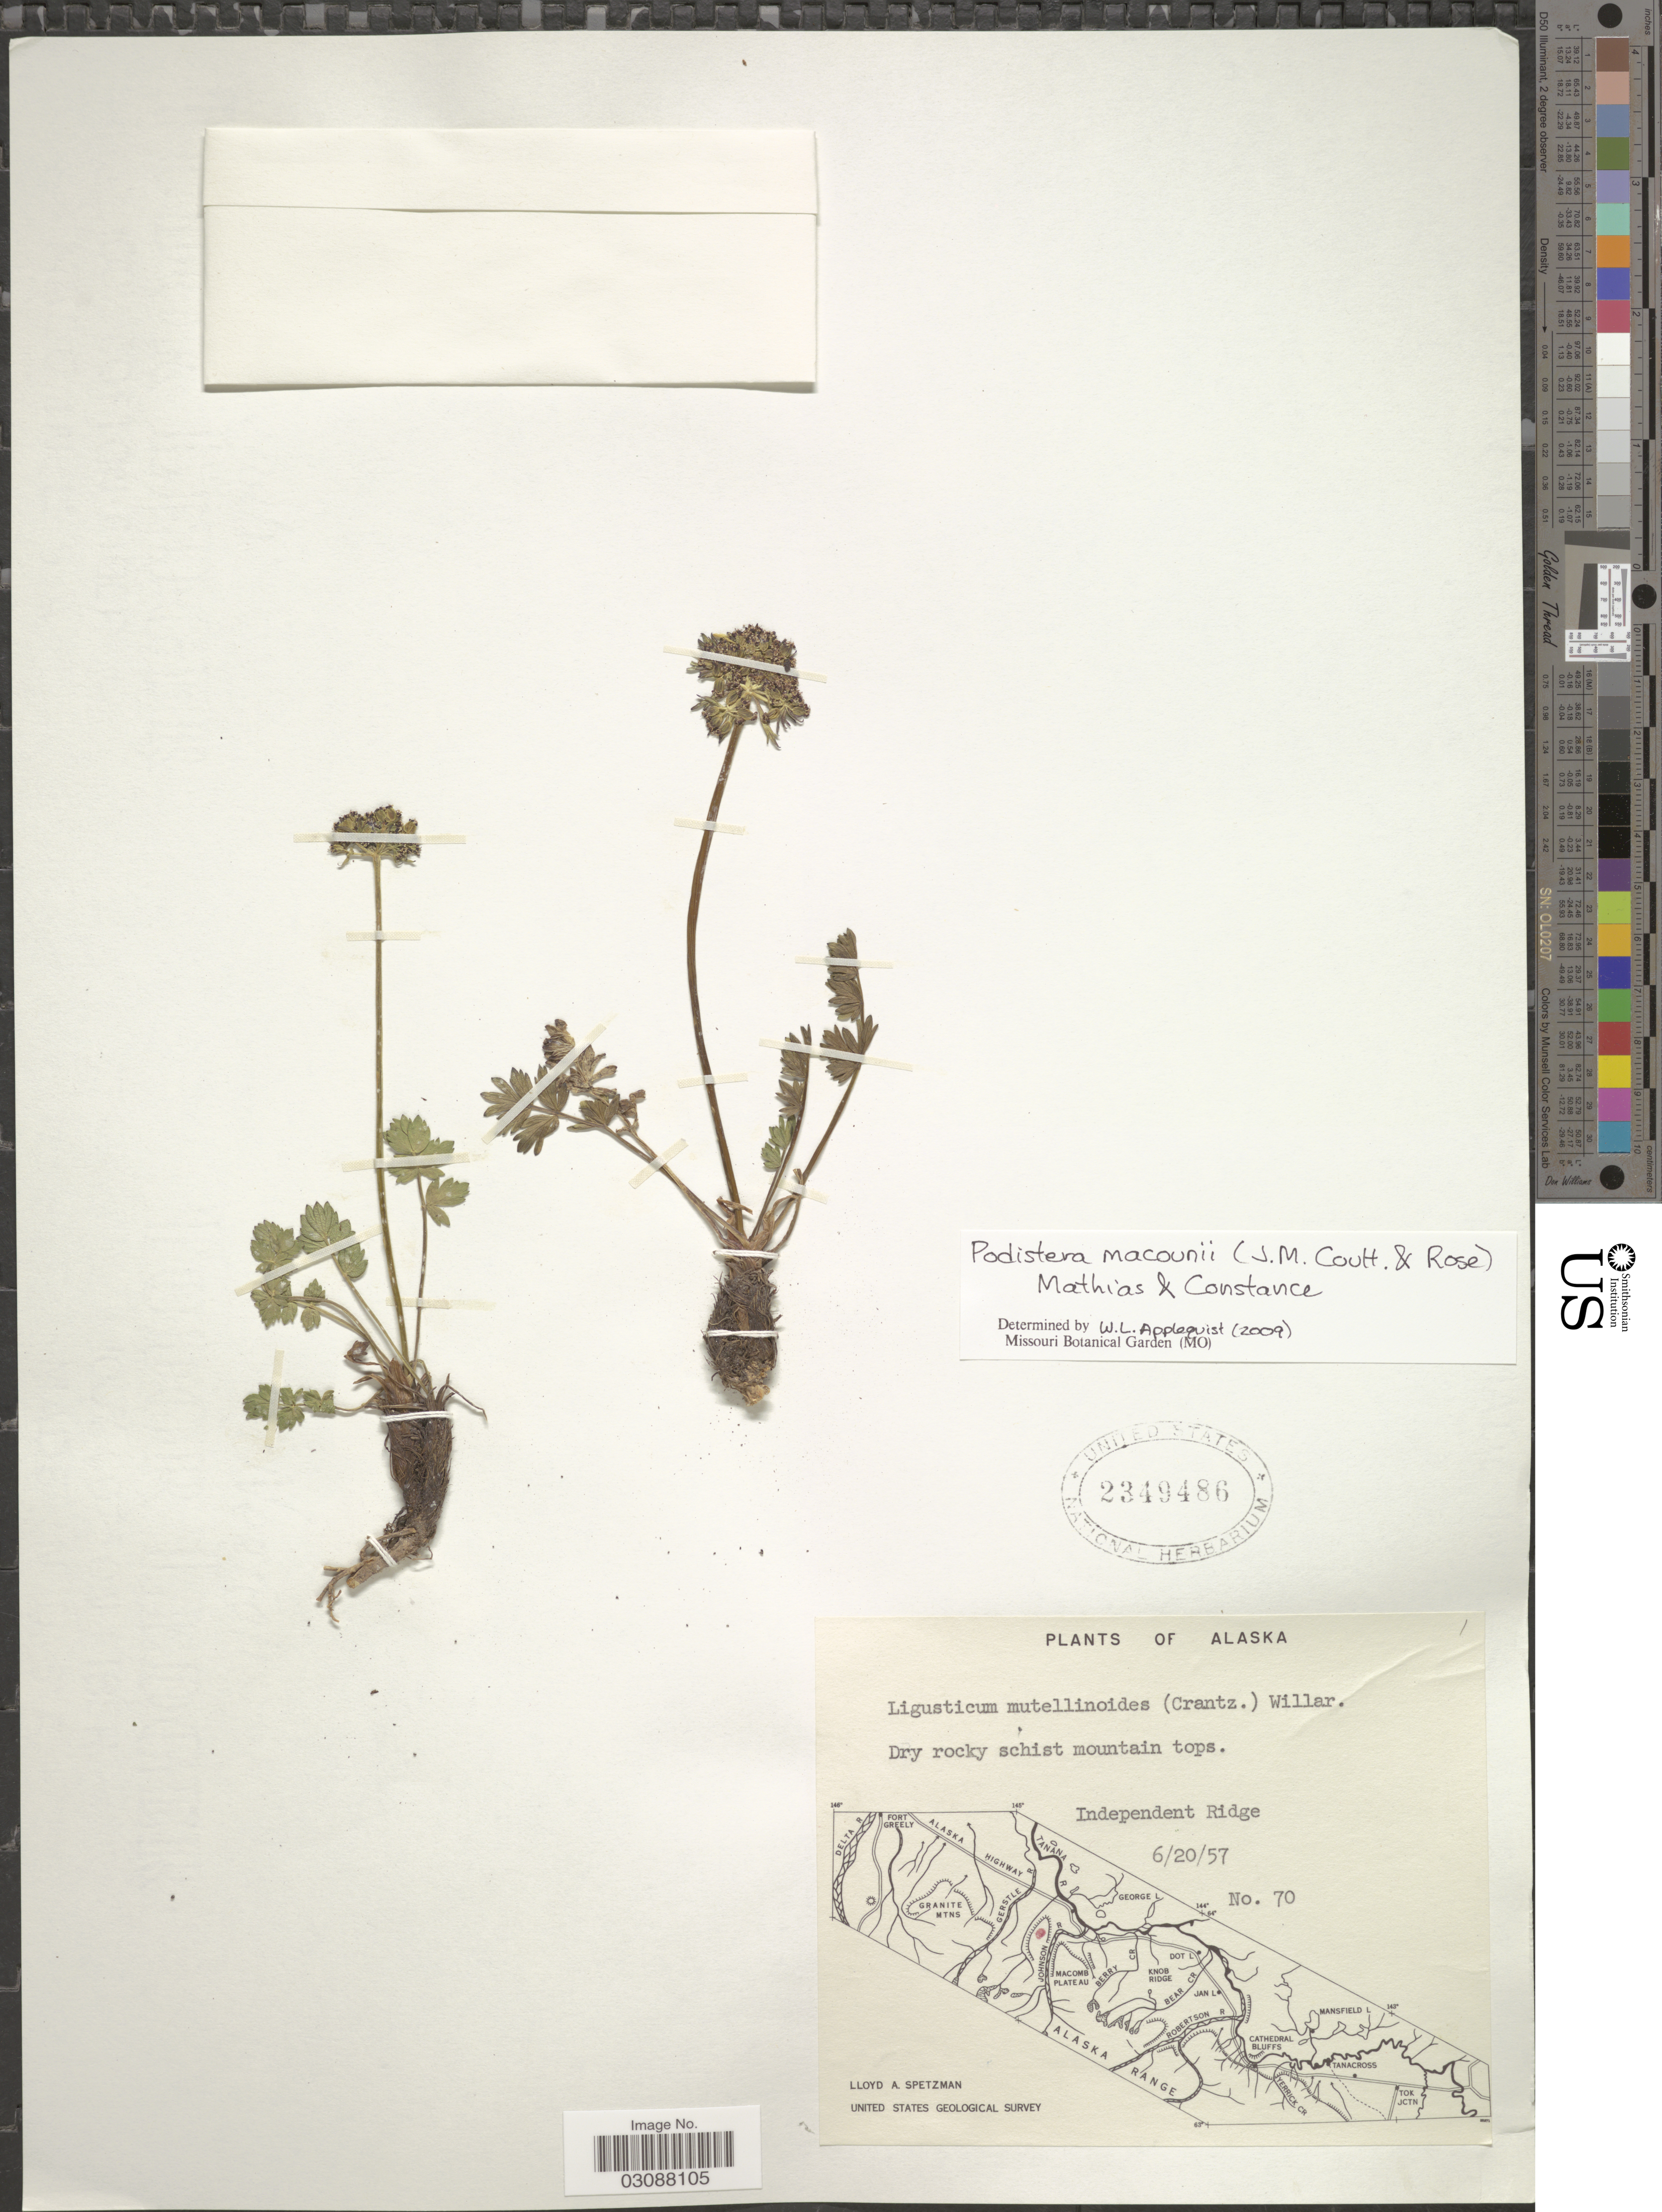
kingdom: Plantae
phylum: Tracheophyta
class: Magnoliopsida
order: Apiales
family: Apiaceae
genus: Podistera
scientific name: Podistera macounii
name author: (J.M. Coult. & Rose) Mathias & Constance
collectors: L. Spetzman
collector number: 70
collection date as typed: Transcribed d/m/y: 20/6/57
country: United States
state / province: Alaska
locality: Dry rocky schist mountain tops. Independent Ridge.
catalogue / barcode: US 2349486